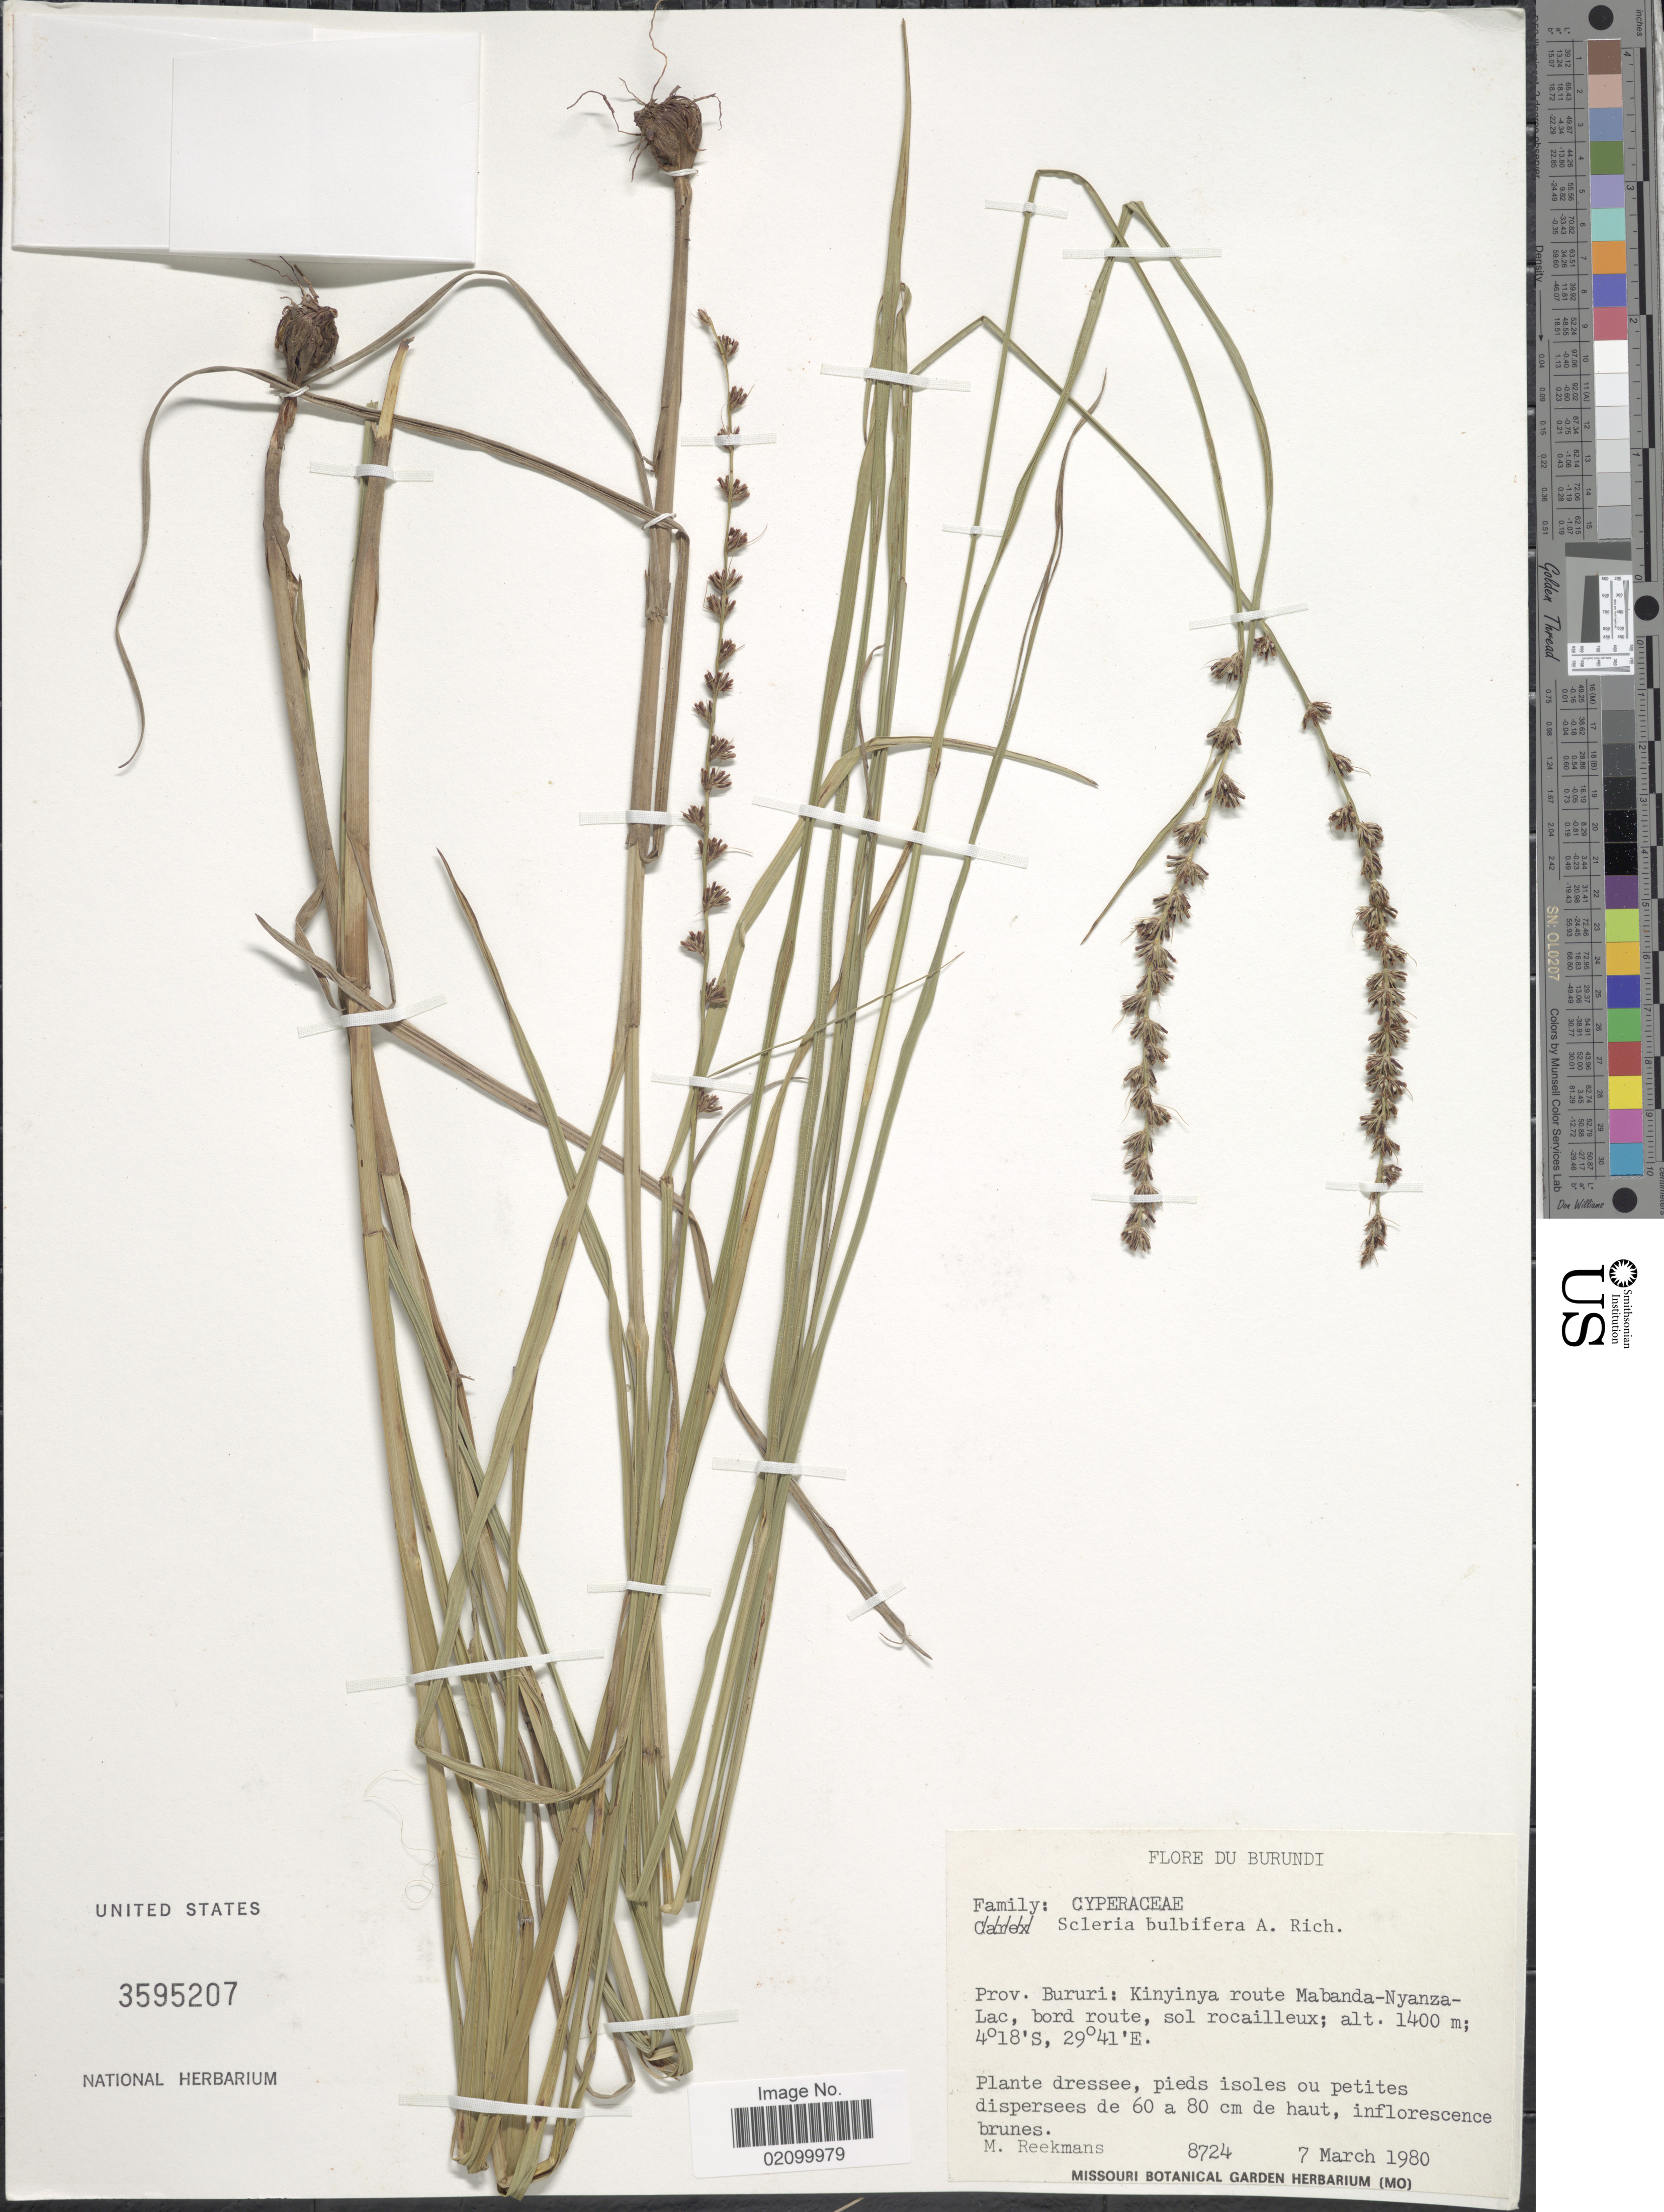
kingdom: Plantae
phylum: Tracheophyta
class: Liliopsida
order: Poales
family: Cyperaceae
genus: Scleria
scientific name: Scleria bulbifera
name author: Hochst. ex A. Rich.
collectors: M. Reekmans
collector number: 8724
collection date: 1980-03-07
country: Burundi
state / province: Bururi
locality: Prov. Bururi: Kinyinya route Mabanda - Nyanza- Lac, bord route, sol rocailleux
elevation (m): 1400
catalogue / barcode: US 3595207